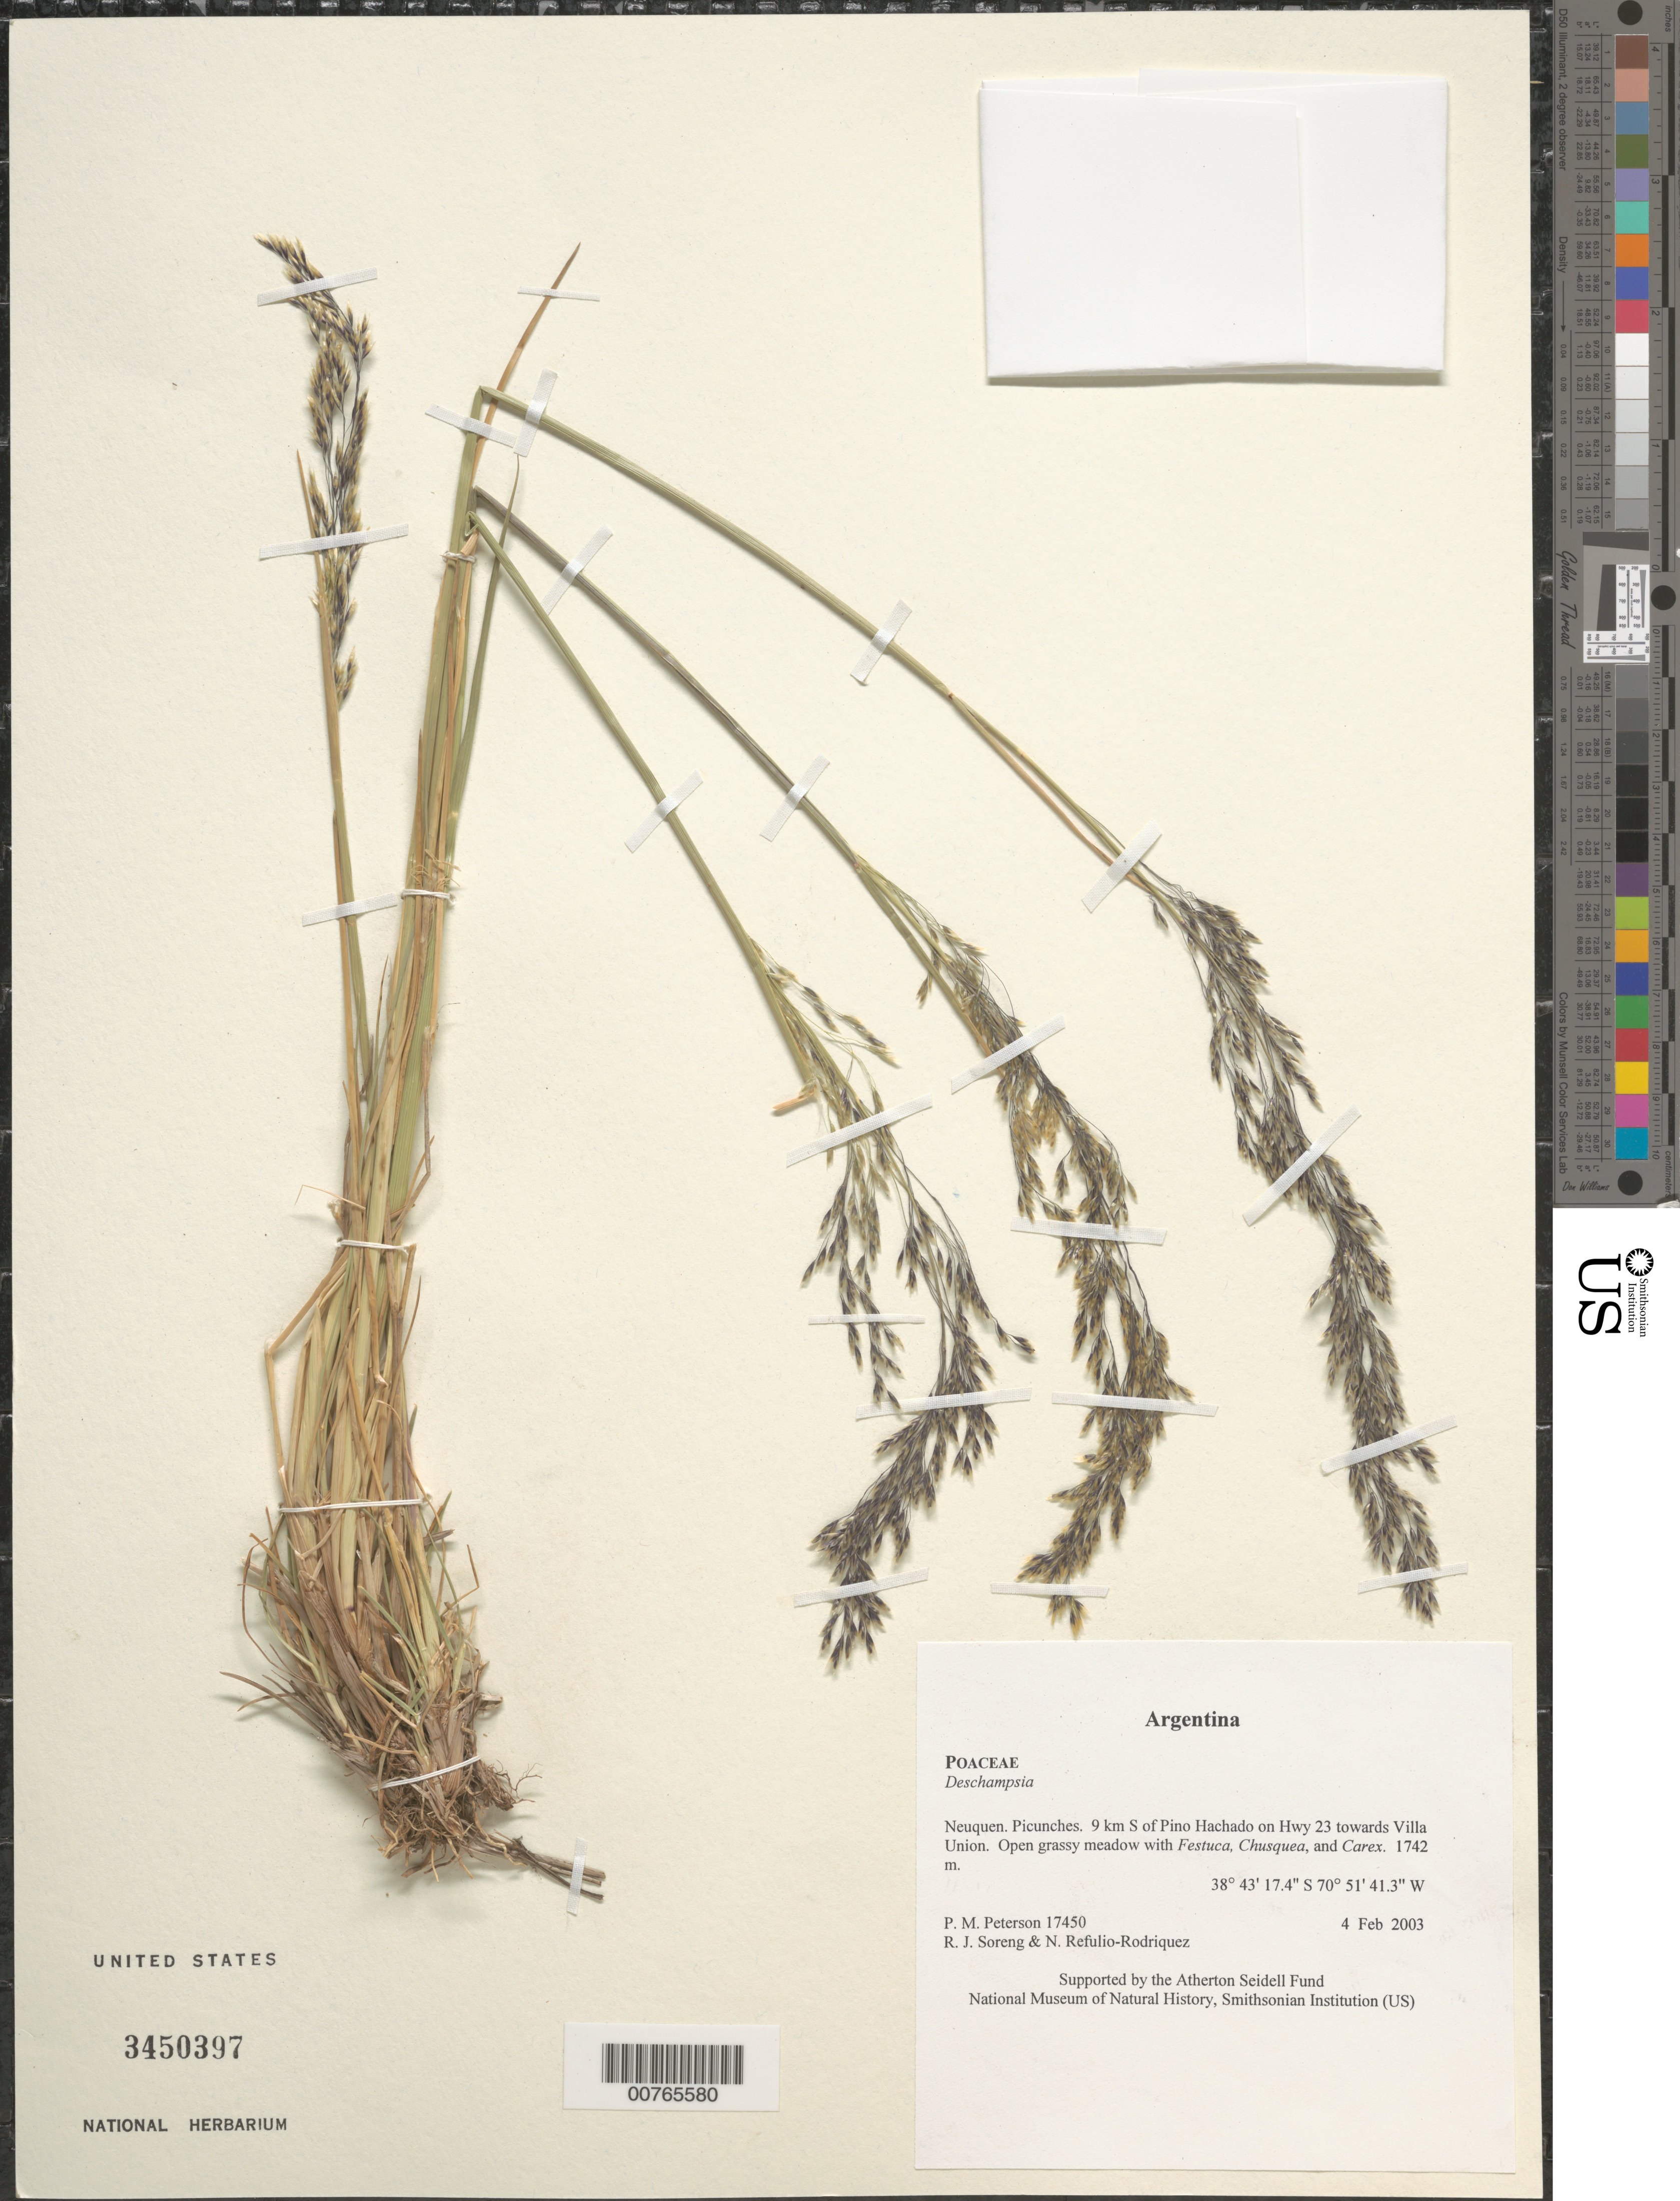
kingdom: Plantae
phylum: Tracheophyta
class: Liliopsida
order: Poales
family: Poaceae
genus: Deschampsia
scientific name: Deschampsia sp.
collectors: P. M. Peterson, R. J. Soreng & N. Refulio-Rodríguez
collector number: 17450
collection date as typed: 04 Feb 2003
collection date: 2003-02-04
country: Argentina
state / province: Neuquen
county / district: Picunches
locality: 9 km S of Pino Hachado on Hwy 23 towards Villa Union. Open grassy meadow with Festuca, Chusquea, and Carex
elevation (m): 1742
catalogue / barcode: US 3450397